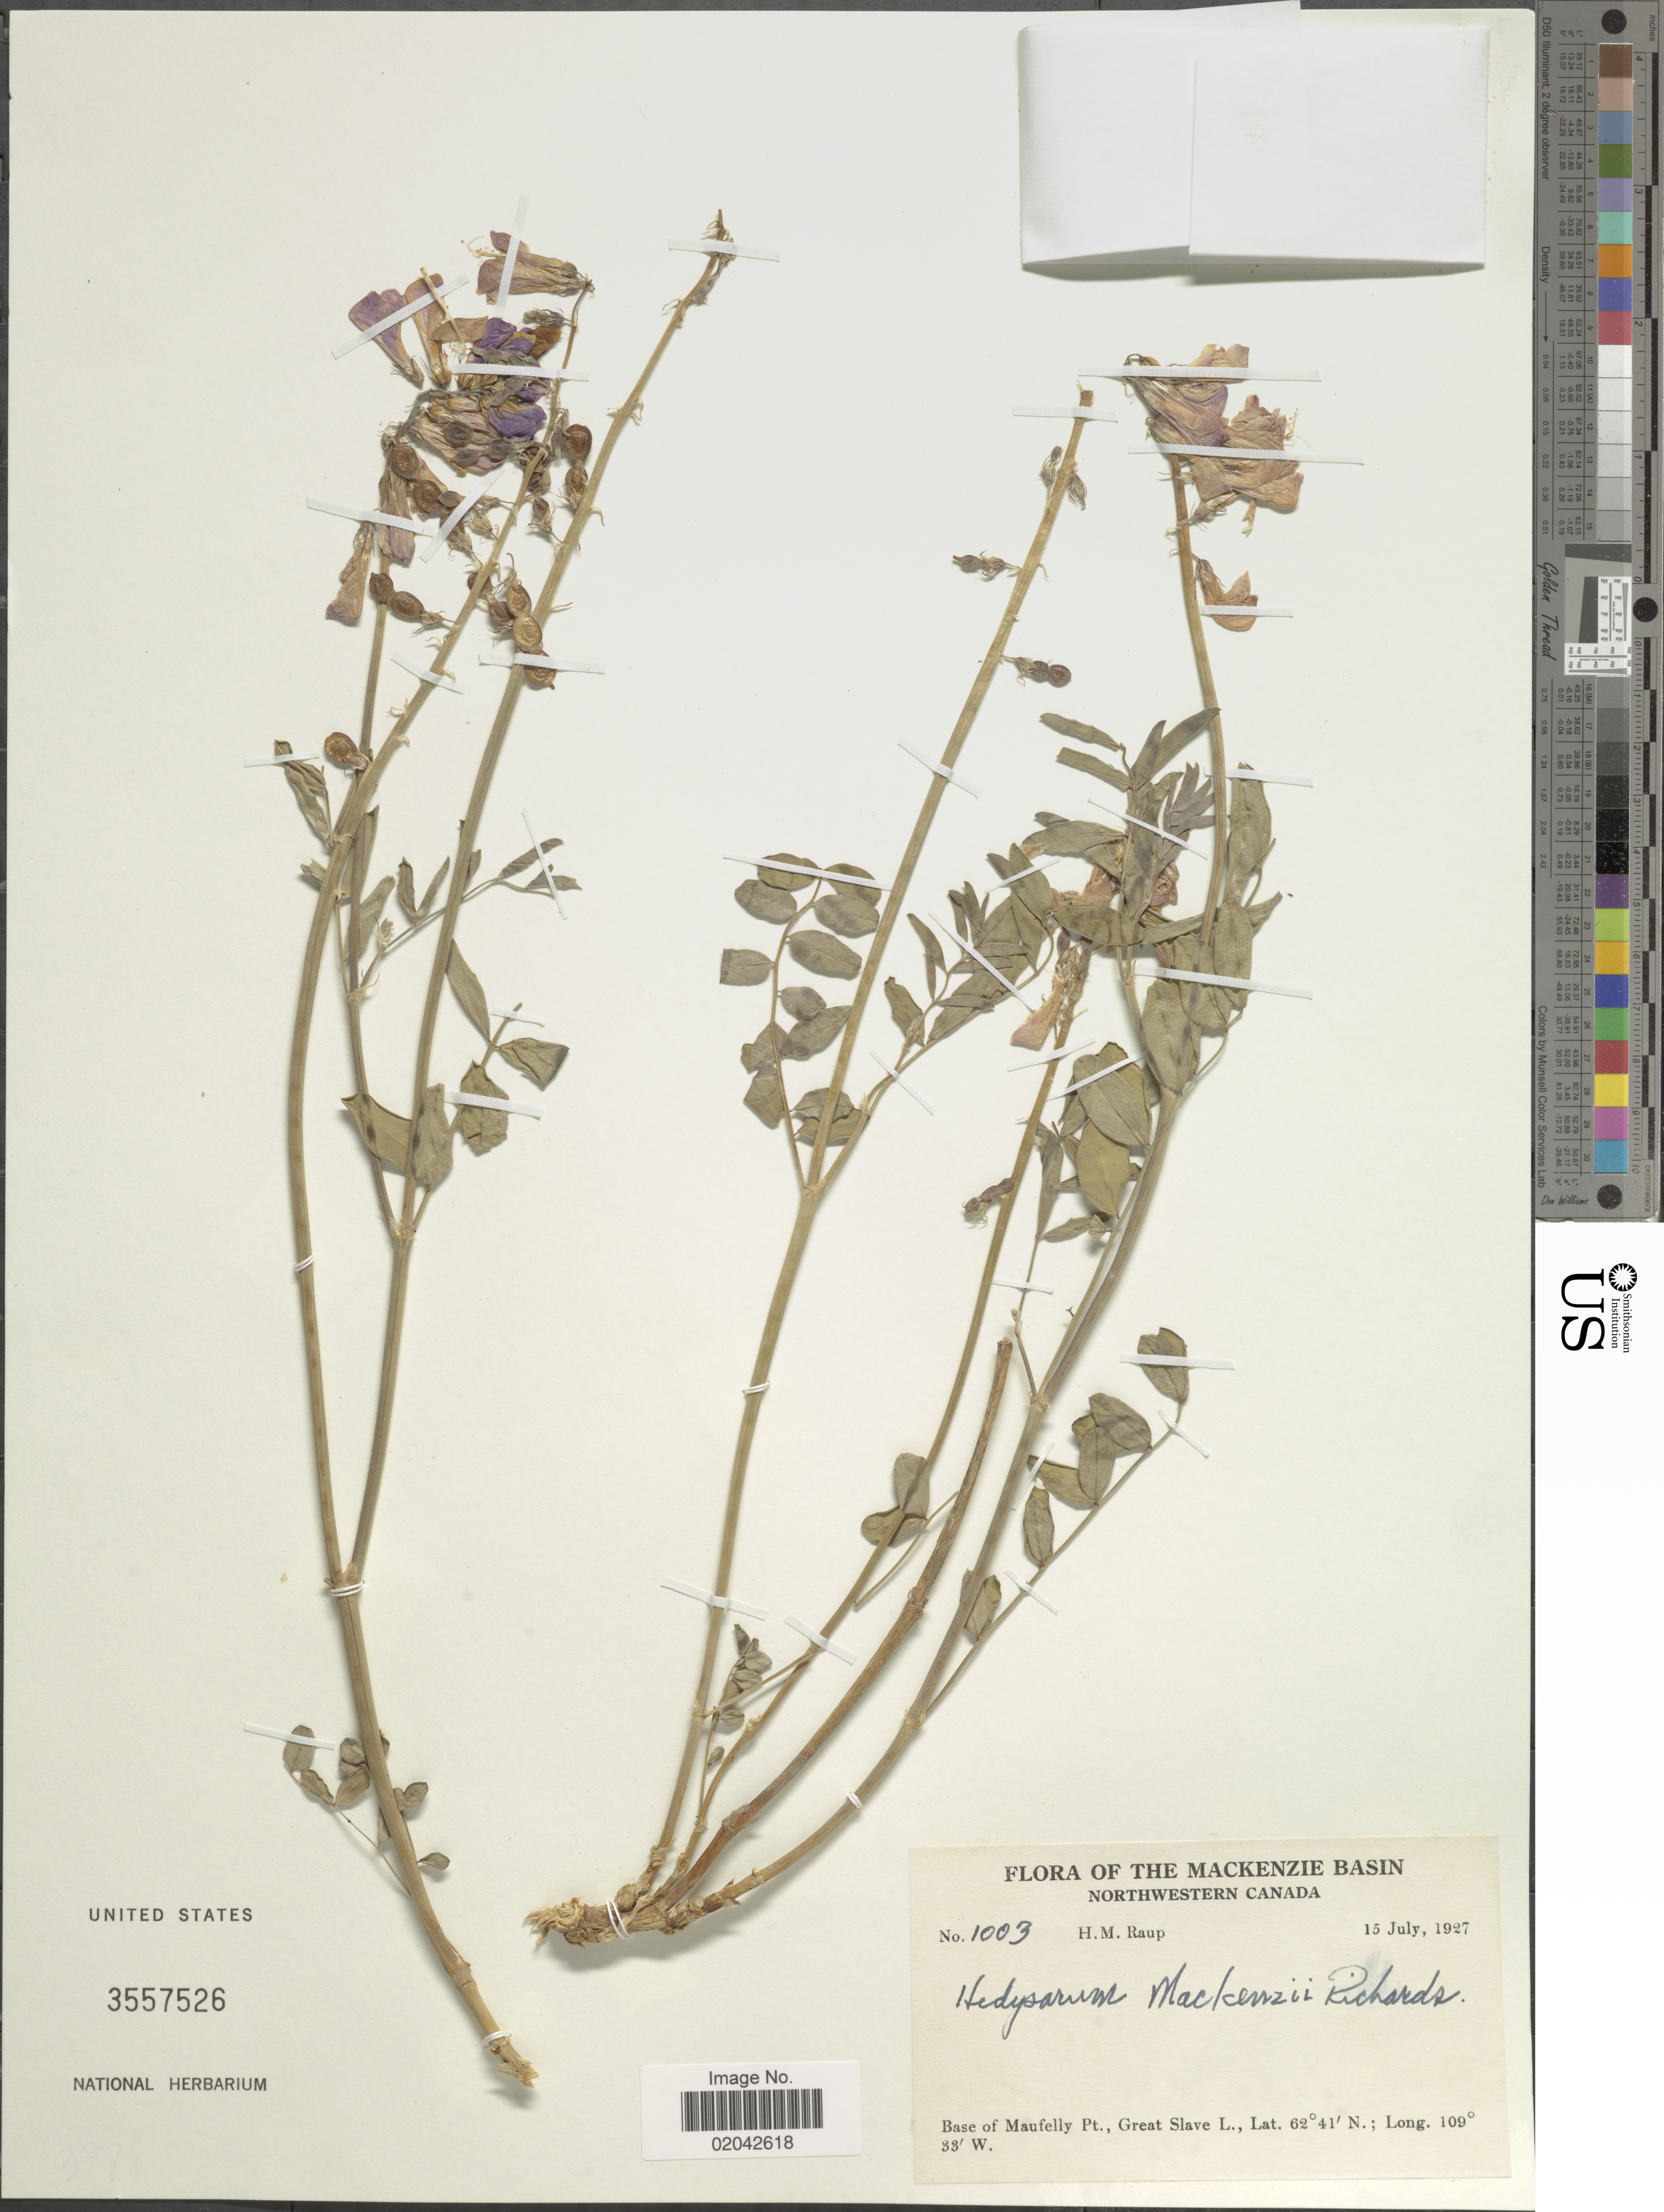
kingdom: Plantae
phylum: Tracheophyta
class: Magnoliopsida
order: Fabales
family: Fabaceae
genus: Hedysarum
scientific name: Hedysarum mackenziei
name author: Richardson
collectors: H. Raup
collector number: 1003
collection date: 1927-07-15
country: Canada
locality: Mackenzie Basin, Northwestern Canada, base of Maufelly Pt., Great Slave L.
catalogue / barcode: US 3557526